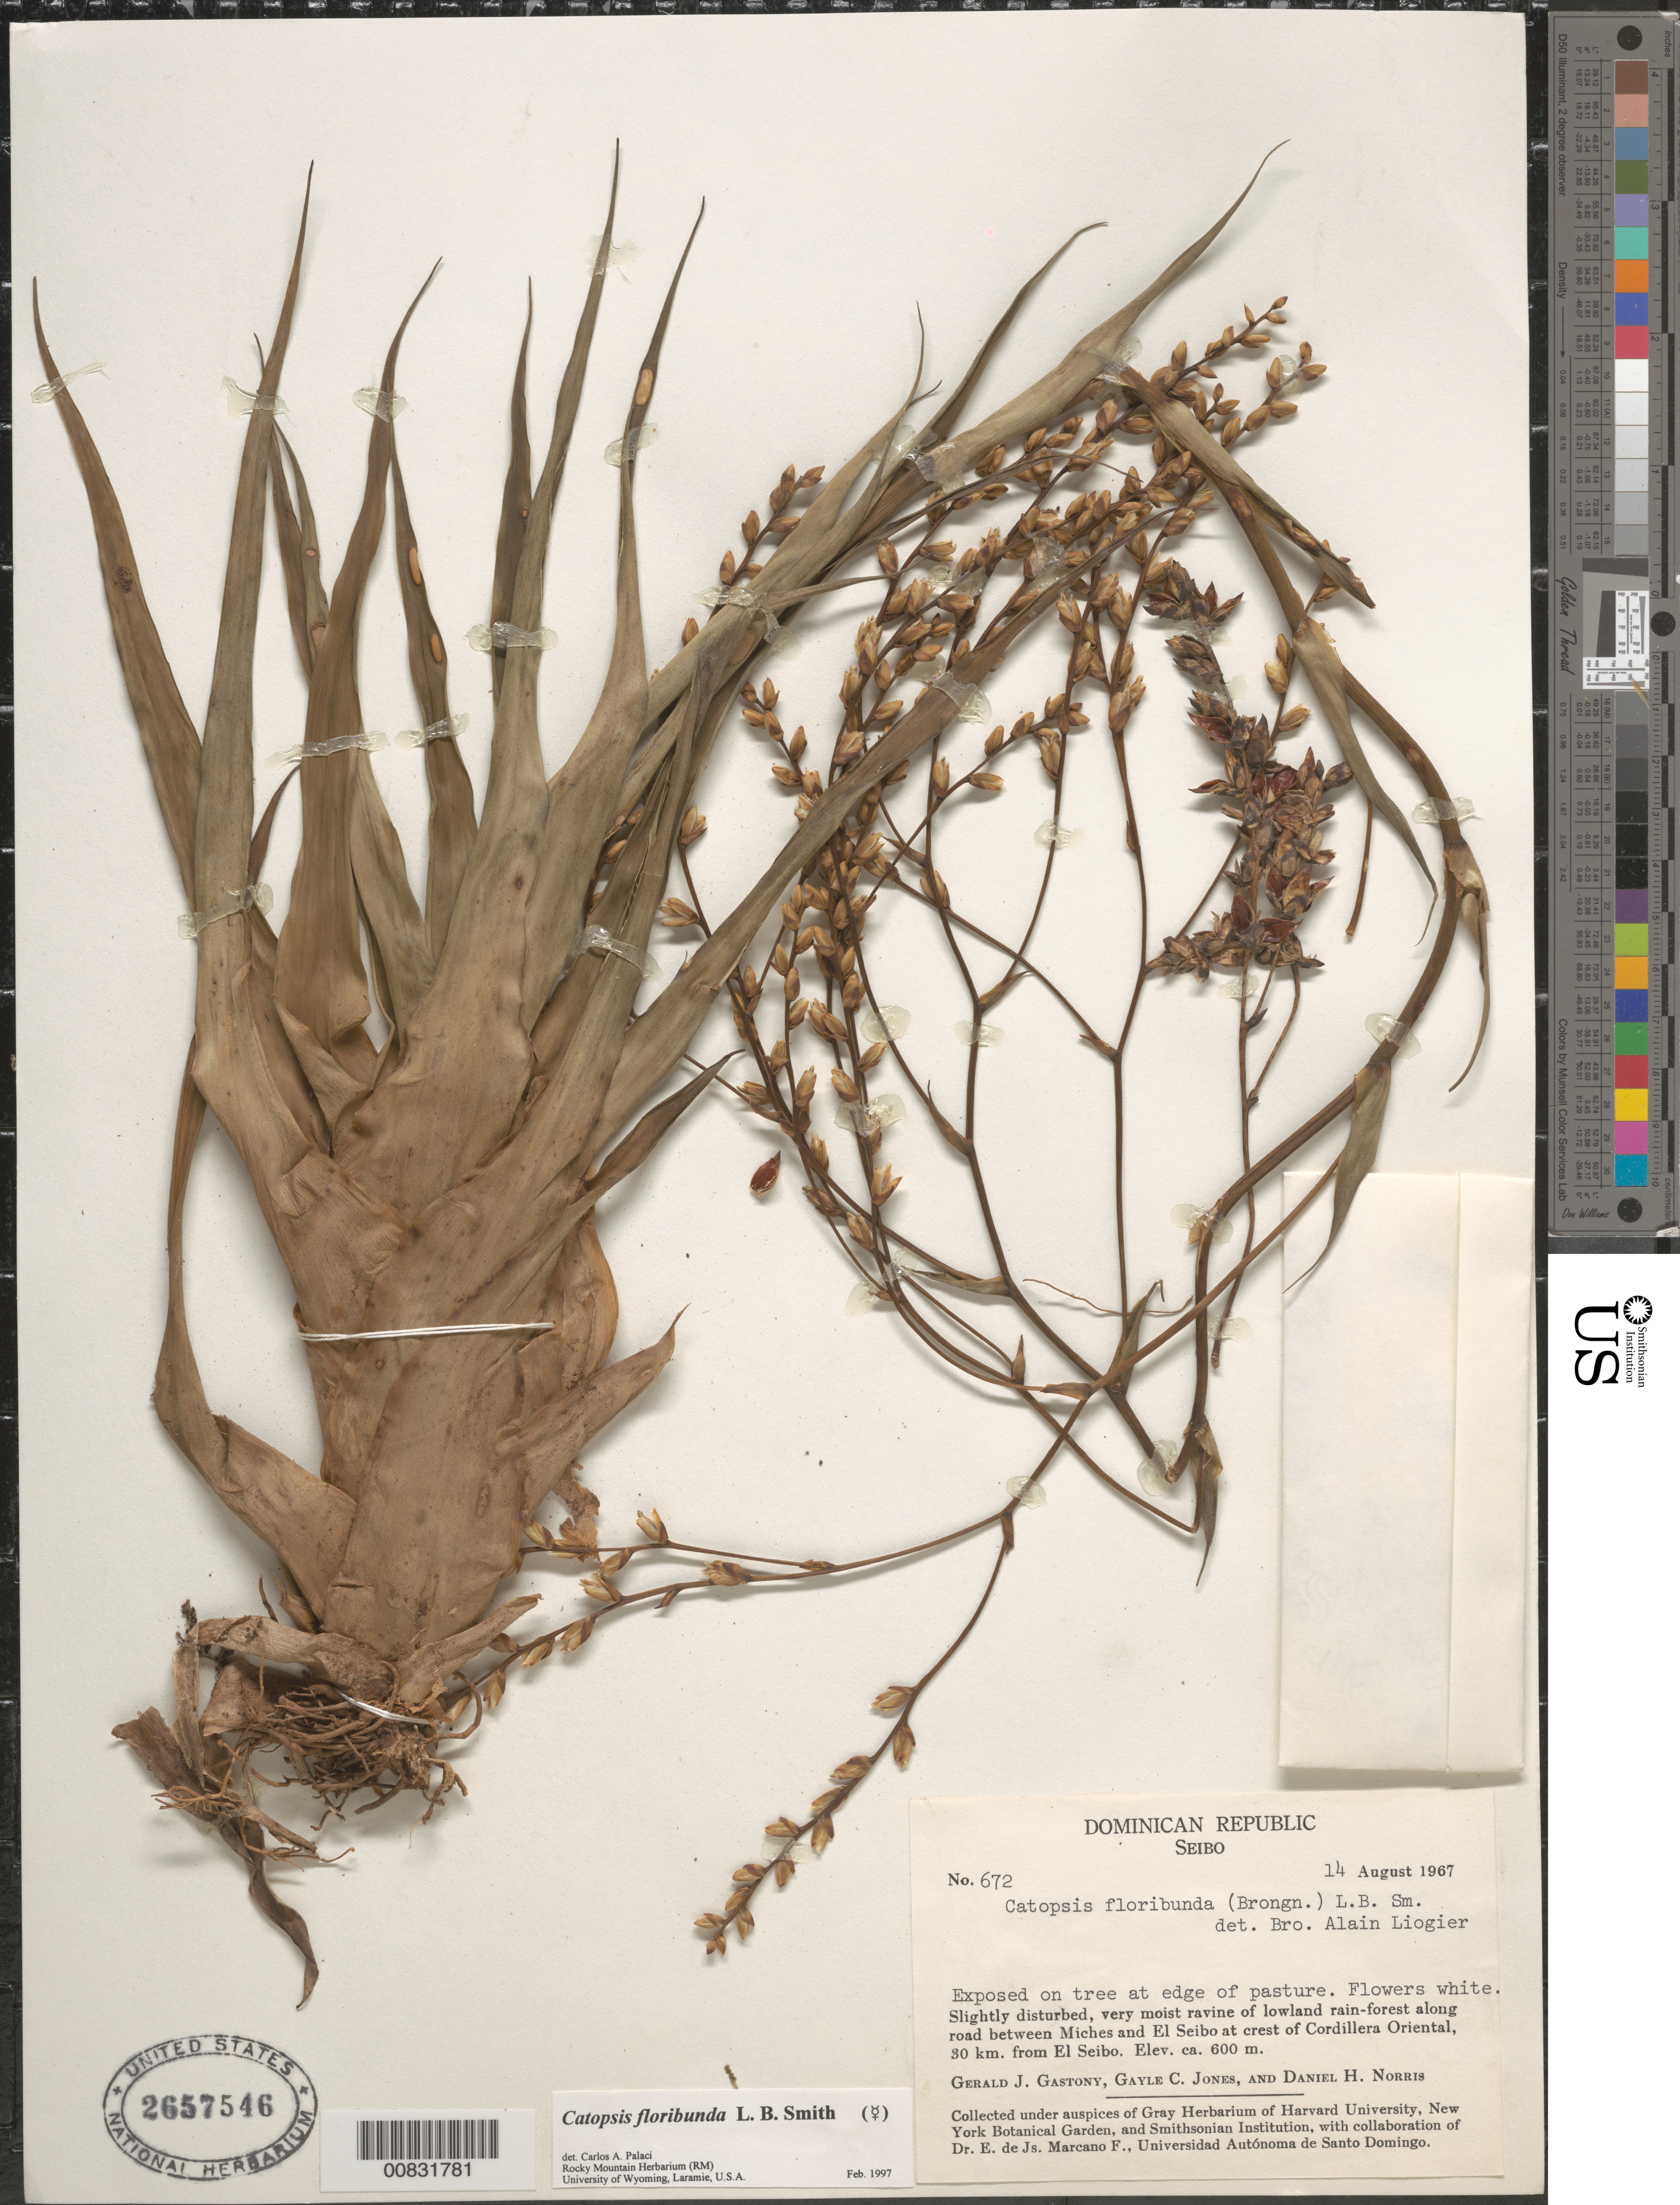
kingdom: Plantae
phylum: Tracheophyta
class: Liliopsida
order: Poales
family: Bromeliaceae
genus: Catopsis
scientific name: Catopsis floribunda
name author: L.B. Sm.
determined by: Palací, C. A., (RM), University of Wyoming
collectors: G. Gastony, G. C. Jones & D. H. Norris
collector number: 672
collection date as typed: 14 Aug 1967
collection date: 1967-08-14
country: Dominican Republic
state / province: El Seibo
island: Hispaniola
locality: Lowland rain-forest along road between Miches and El Seibo at crest of Cordillera Oriental, 30 km, from El Seibo.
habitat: Exposed on tree at edge od pasture. Slightly disturbed, very moist ravine of lowland rain-forest.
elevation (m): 600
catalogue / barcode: US 2657546